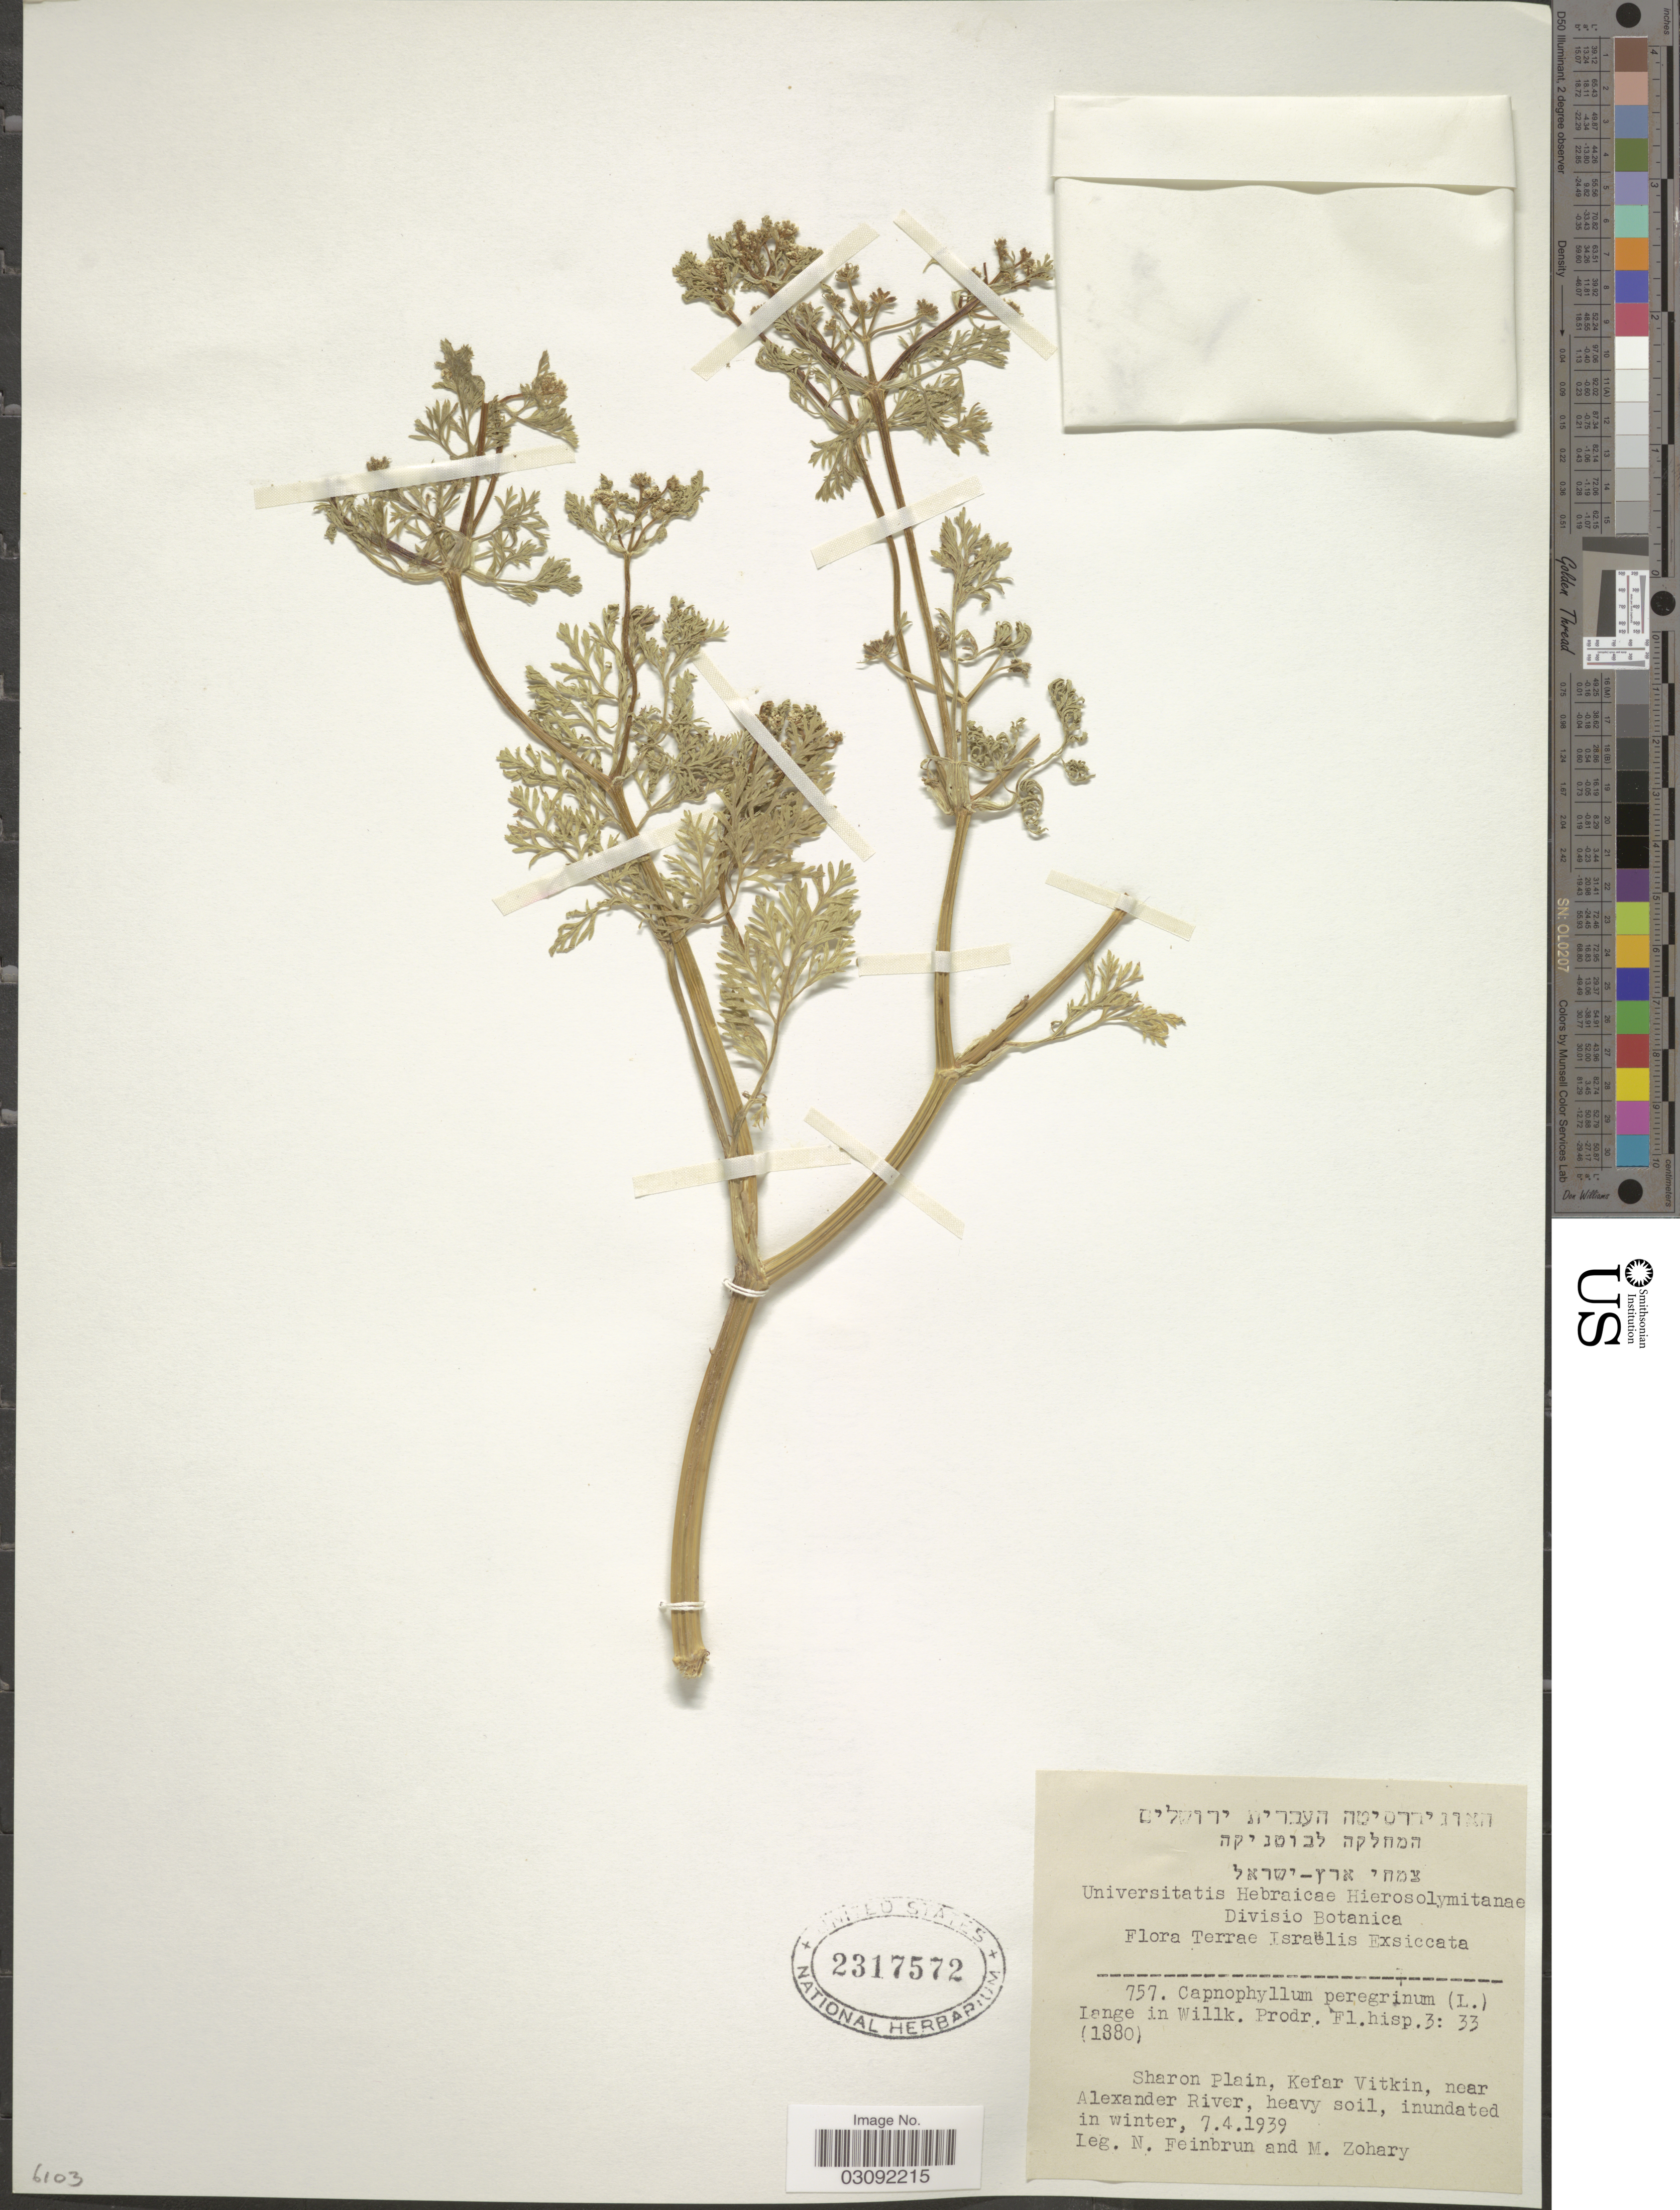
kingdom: Plantae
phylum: Tracheophyta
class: Magnoliopsida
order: Apiales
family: Apiaceae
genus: Capnophyllum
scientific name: Capnophyllum peregrinum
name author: (L.) Lange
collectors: N. Feinbrun & M. Zohary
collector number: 757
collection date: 1939-04-07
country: Israel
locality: Terrae Israëlis. Sharon Plain, Kefar Vitkin, near Alexander River.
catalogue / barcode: US 2317572